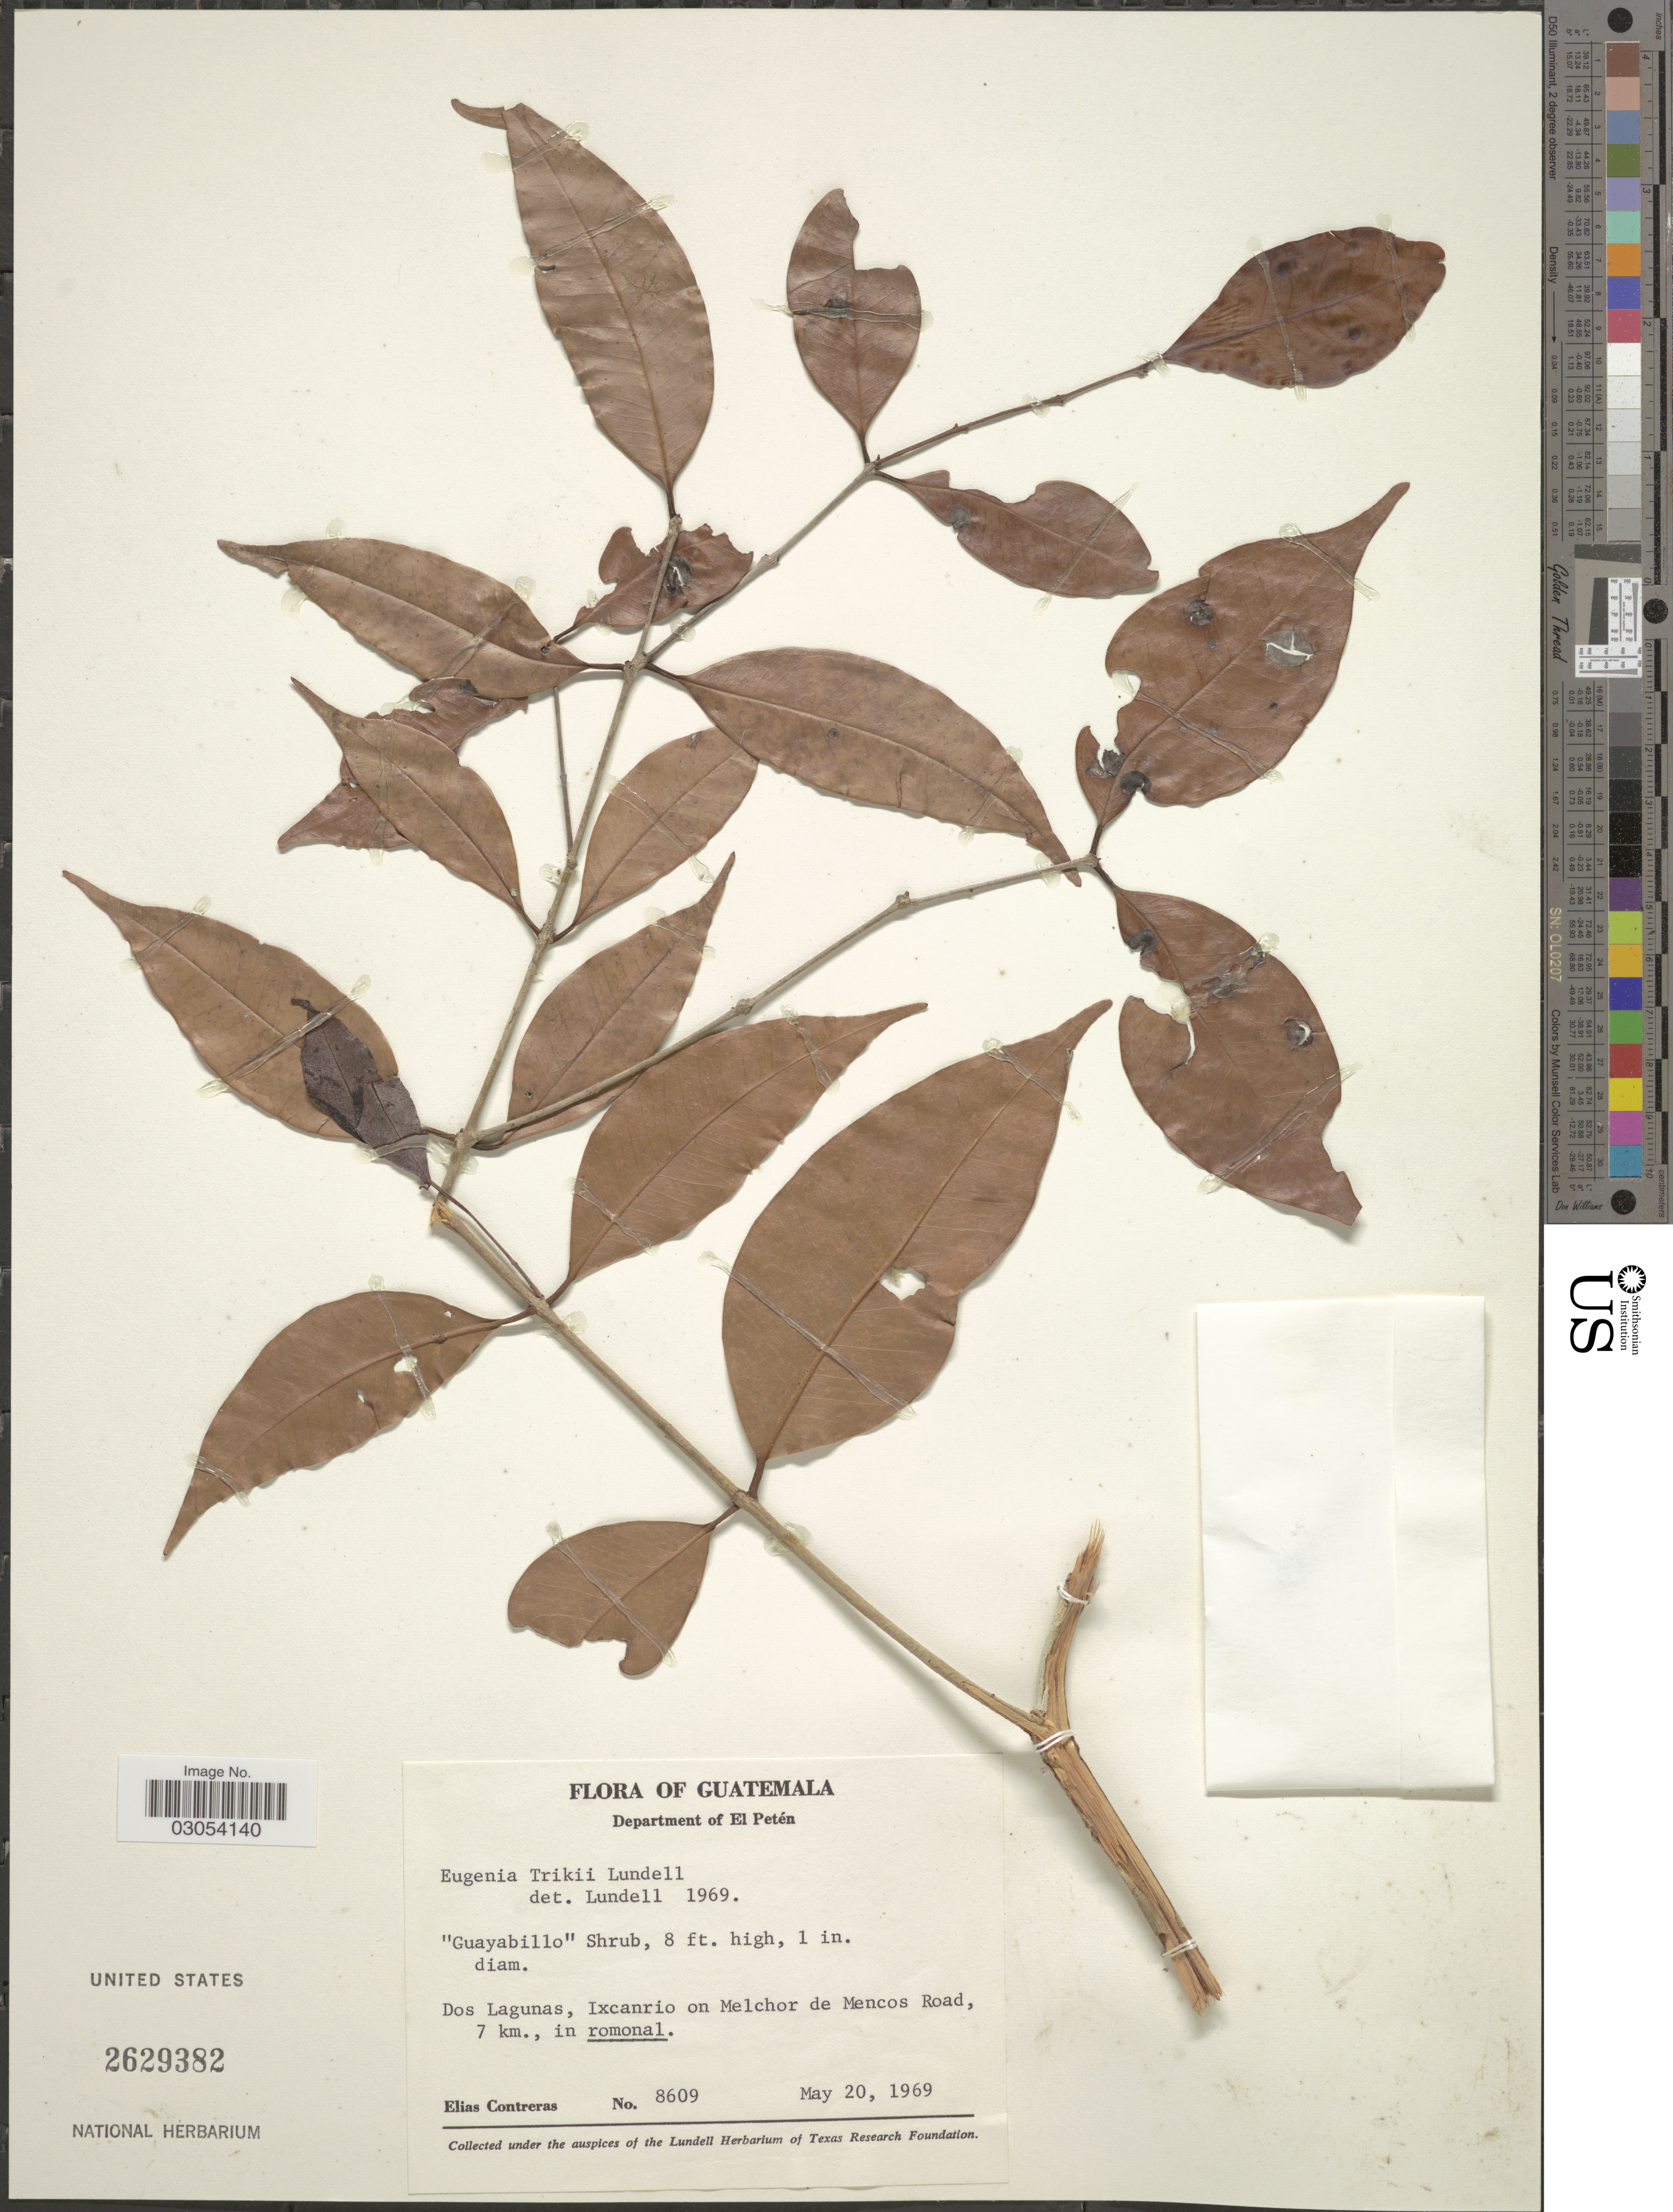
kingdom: Plantae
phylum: Tracheophyta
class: Magnoliopsida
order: Myrtales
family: Myrtaceae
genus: Eugenia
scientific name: Eugenia trikii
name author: Lundell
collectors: E. Contreras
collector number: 8609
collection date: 1969-05-20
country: Guatemala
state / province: El Petén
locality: Department of El Petén. Dos Lagunas, Ixcanrio on Melchor de Mencos Road, 7 km., in romonal.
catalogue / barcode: US 2629382